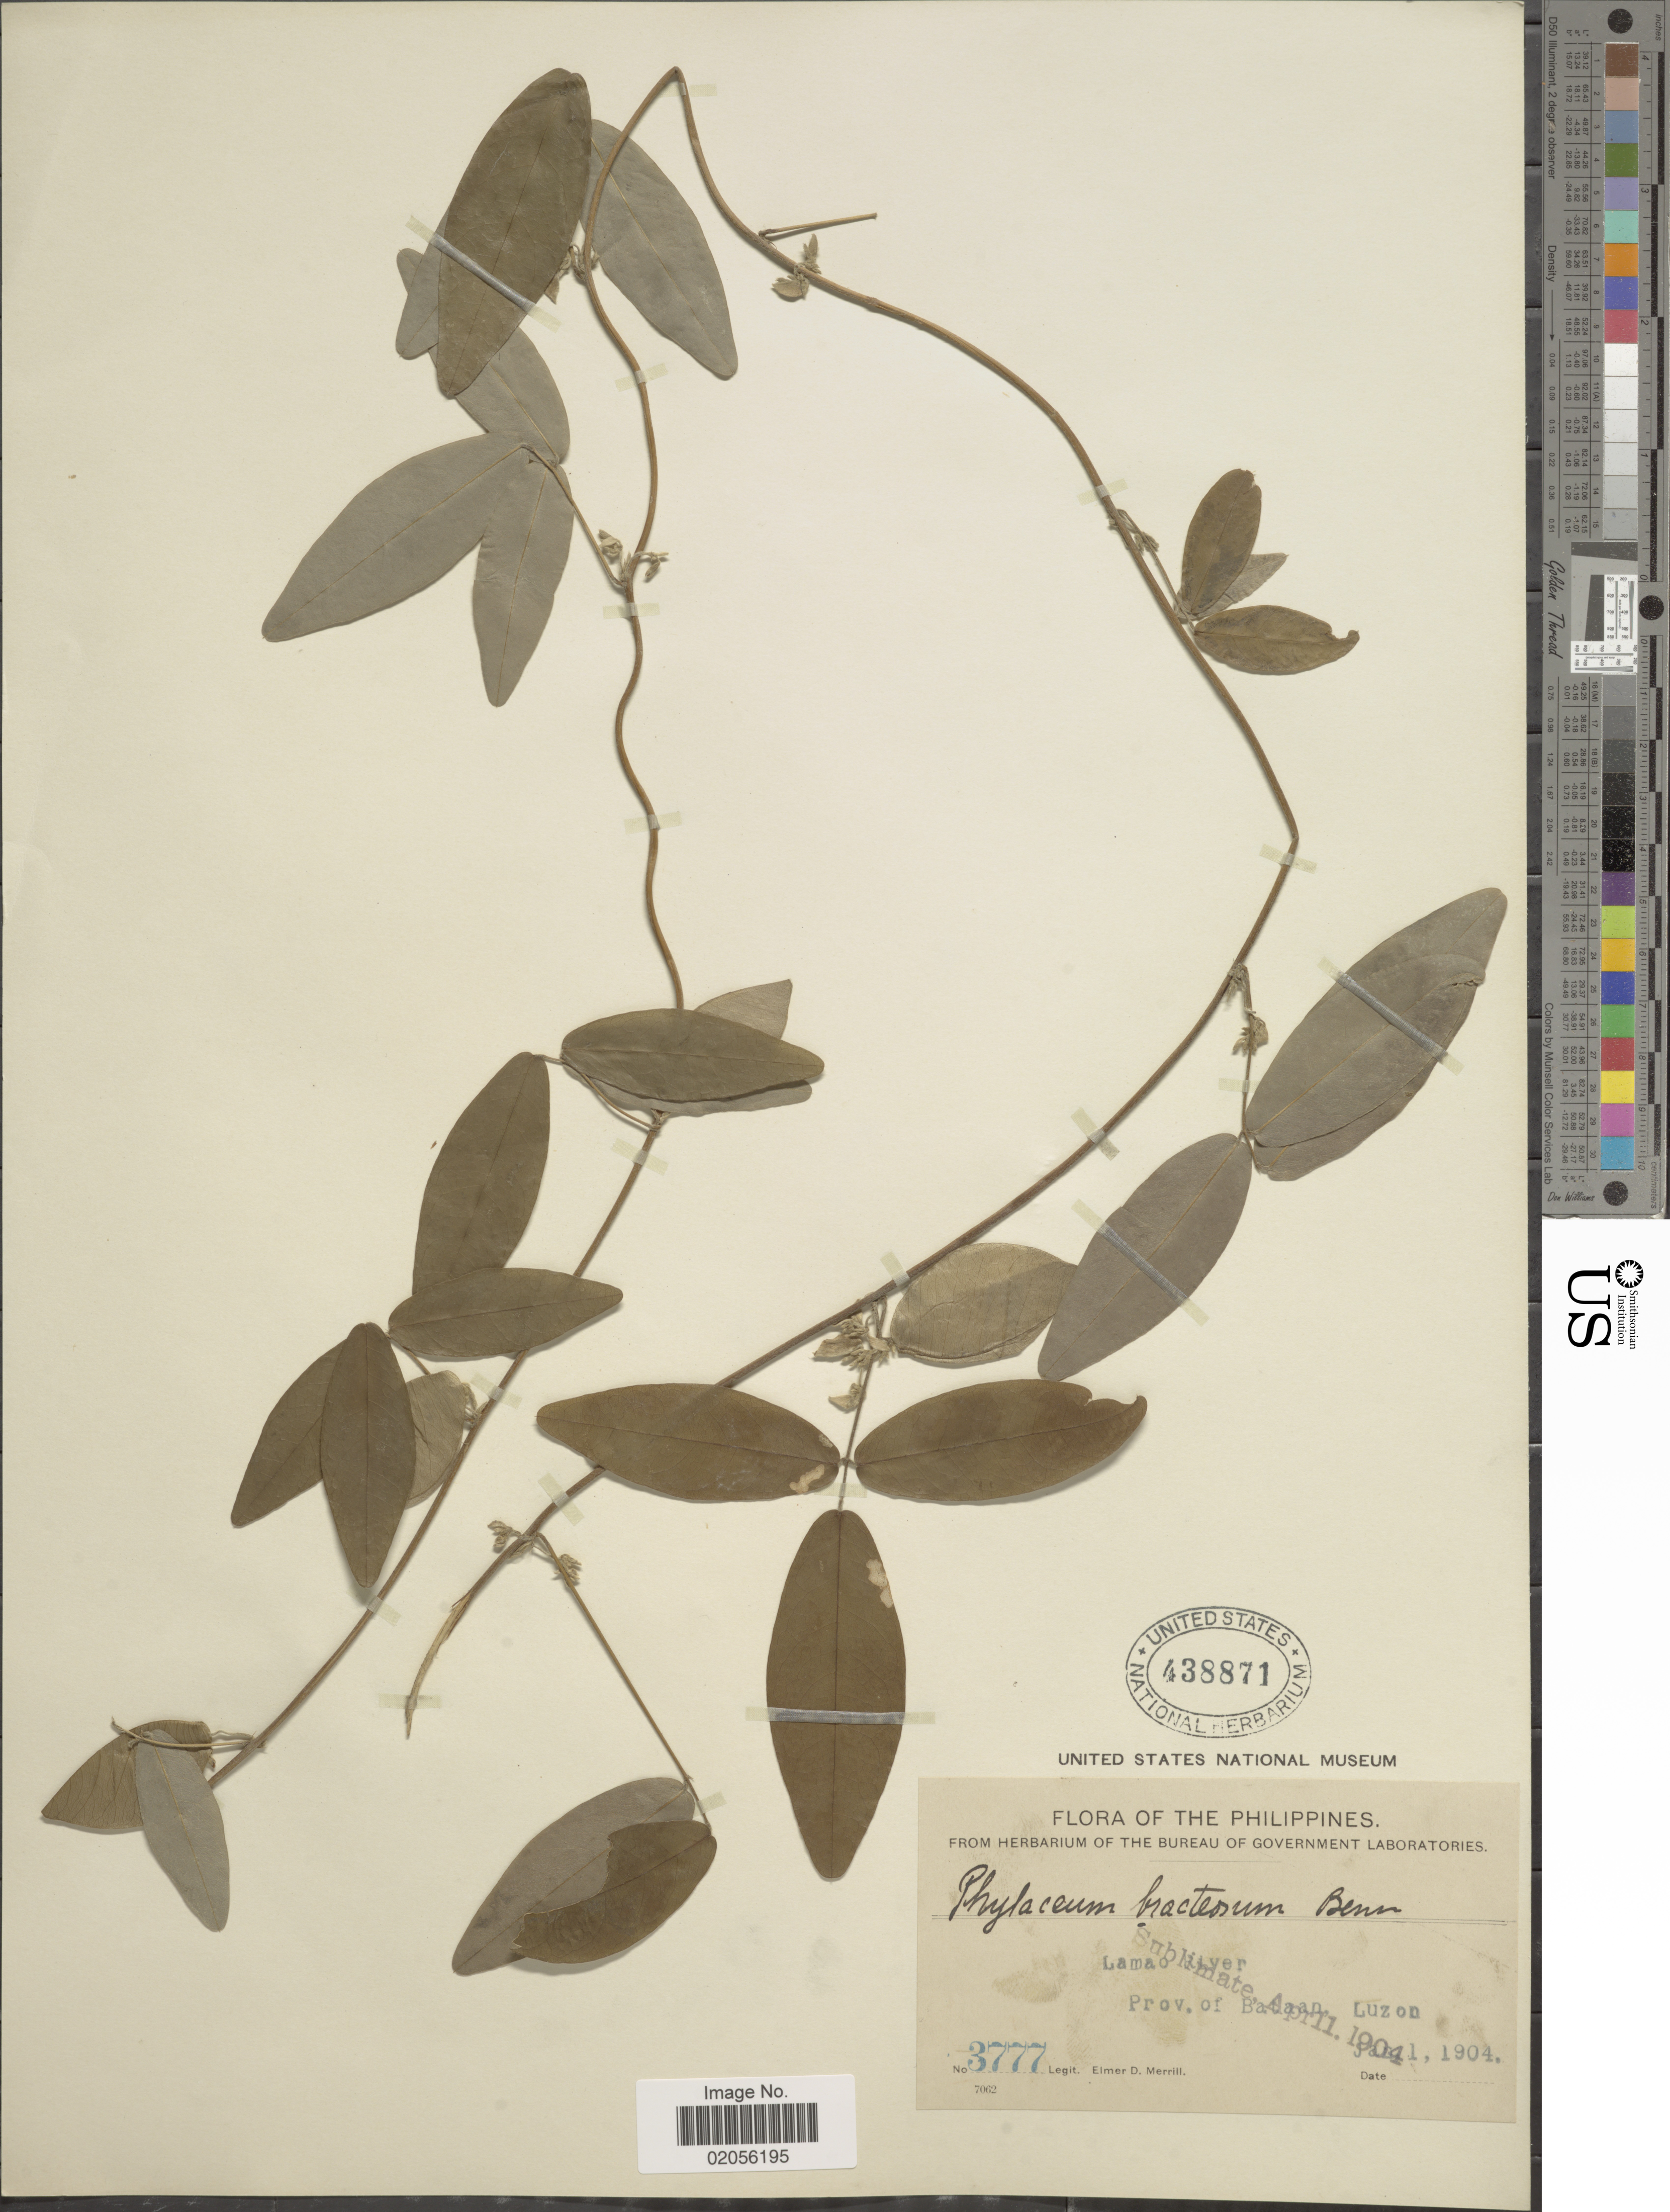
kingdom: Plantae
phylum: Tracheophyta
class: Magnoliopsida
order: Fabales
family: Fabaceae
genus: Phylacium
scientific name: Phylacium bracteosum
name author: Benn.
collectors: E. D. Merrill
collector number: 3777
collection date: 1904-01-01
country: Philippines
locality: Lamao River. Prov. of Bataan, Luzon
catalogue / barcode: US 438871